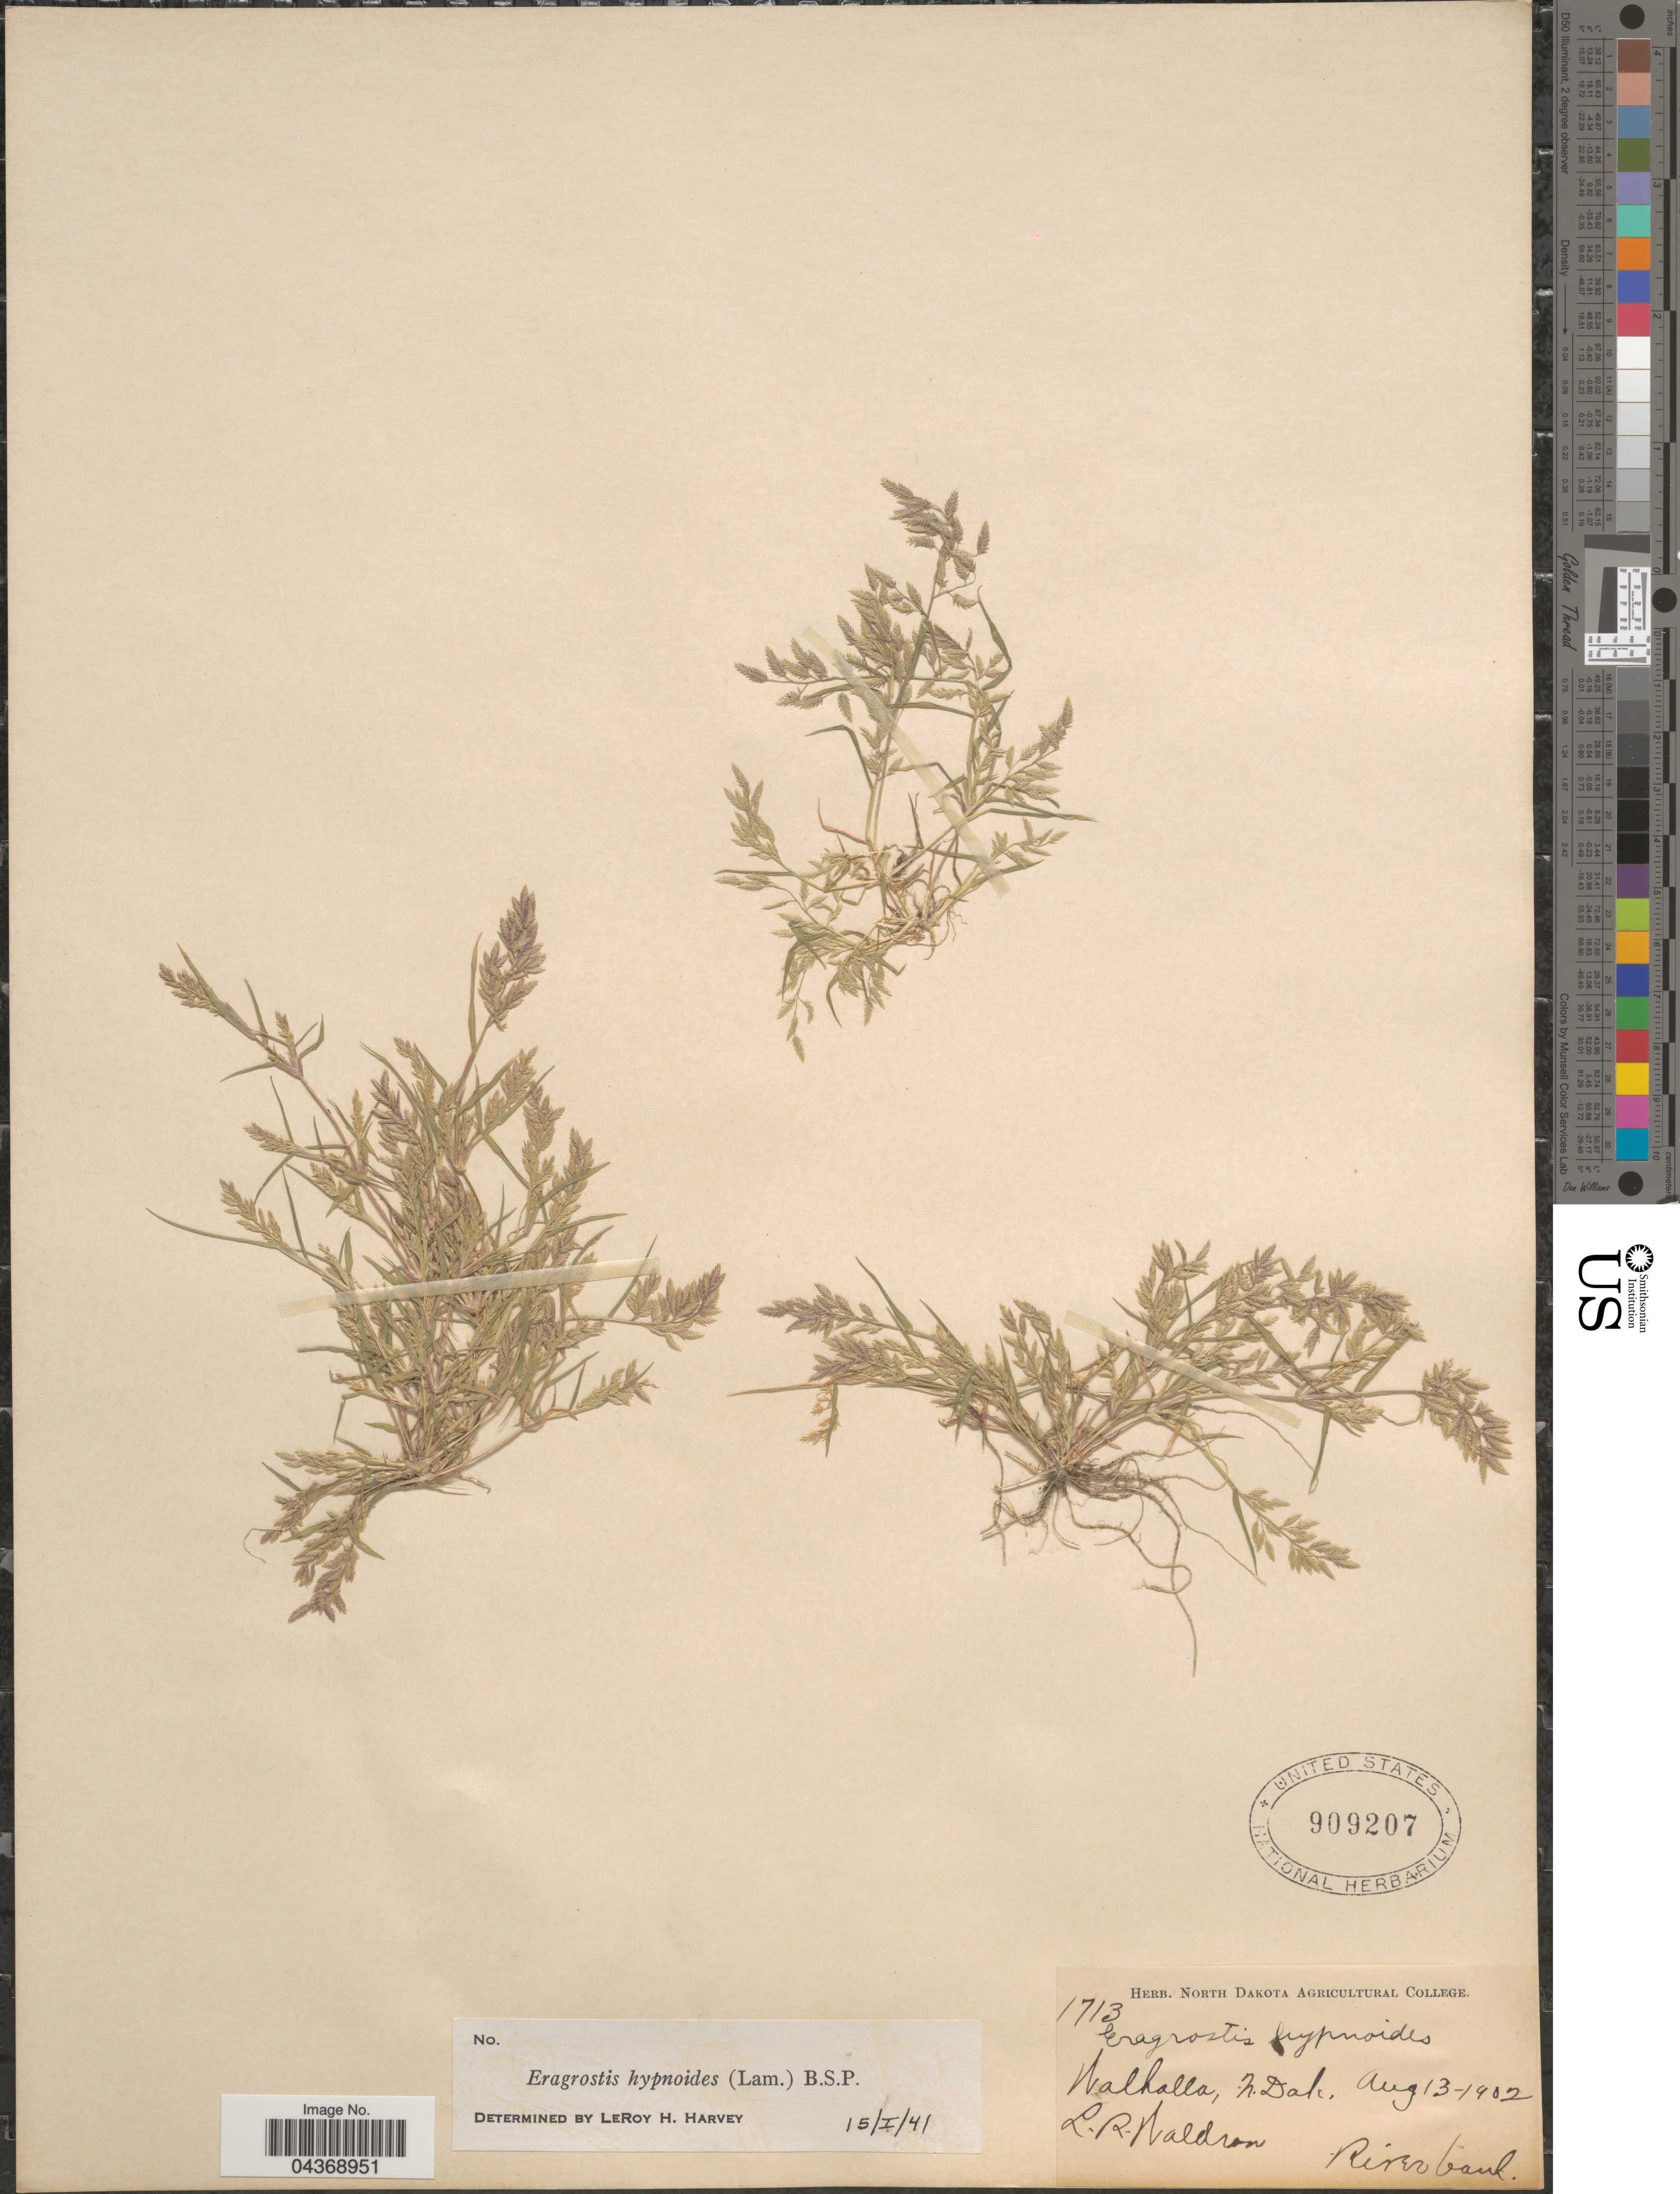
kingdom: Plantae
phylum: Tracheophyta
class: Liliopsida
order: Poales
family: Poaceae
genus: Eragrostis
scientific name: Eragrostis intermedia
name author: Hitchc.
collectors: L. Waldron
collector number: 1713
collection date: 1902-08-13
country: United States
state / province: North Dakota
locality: Walhalla.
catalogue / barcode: US 909207